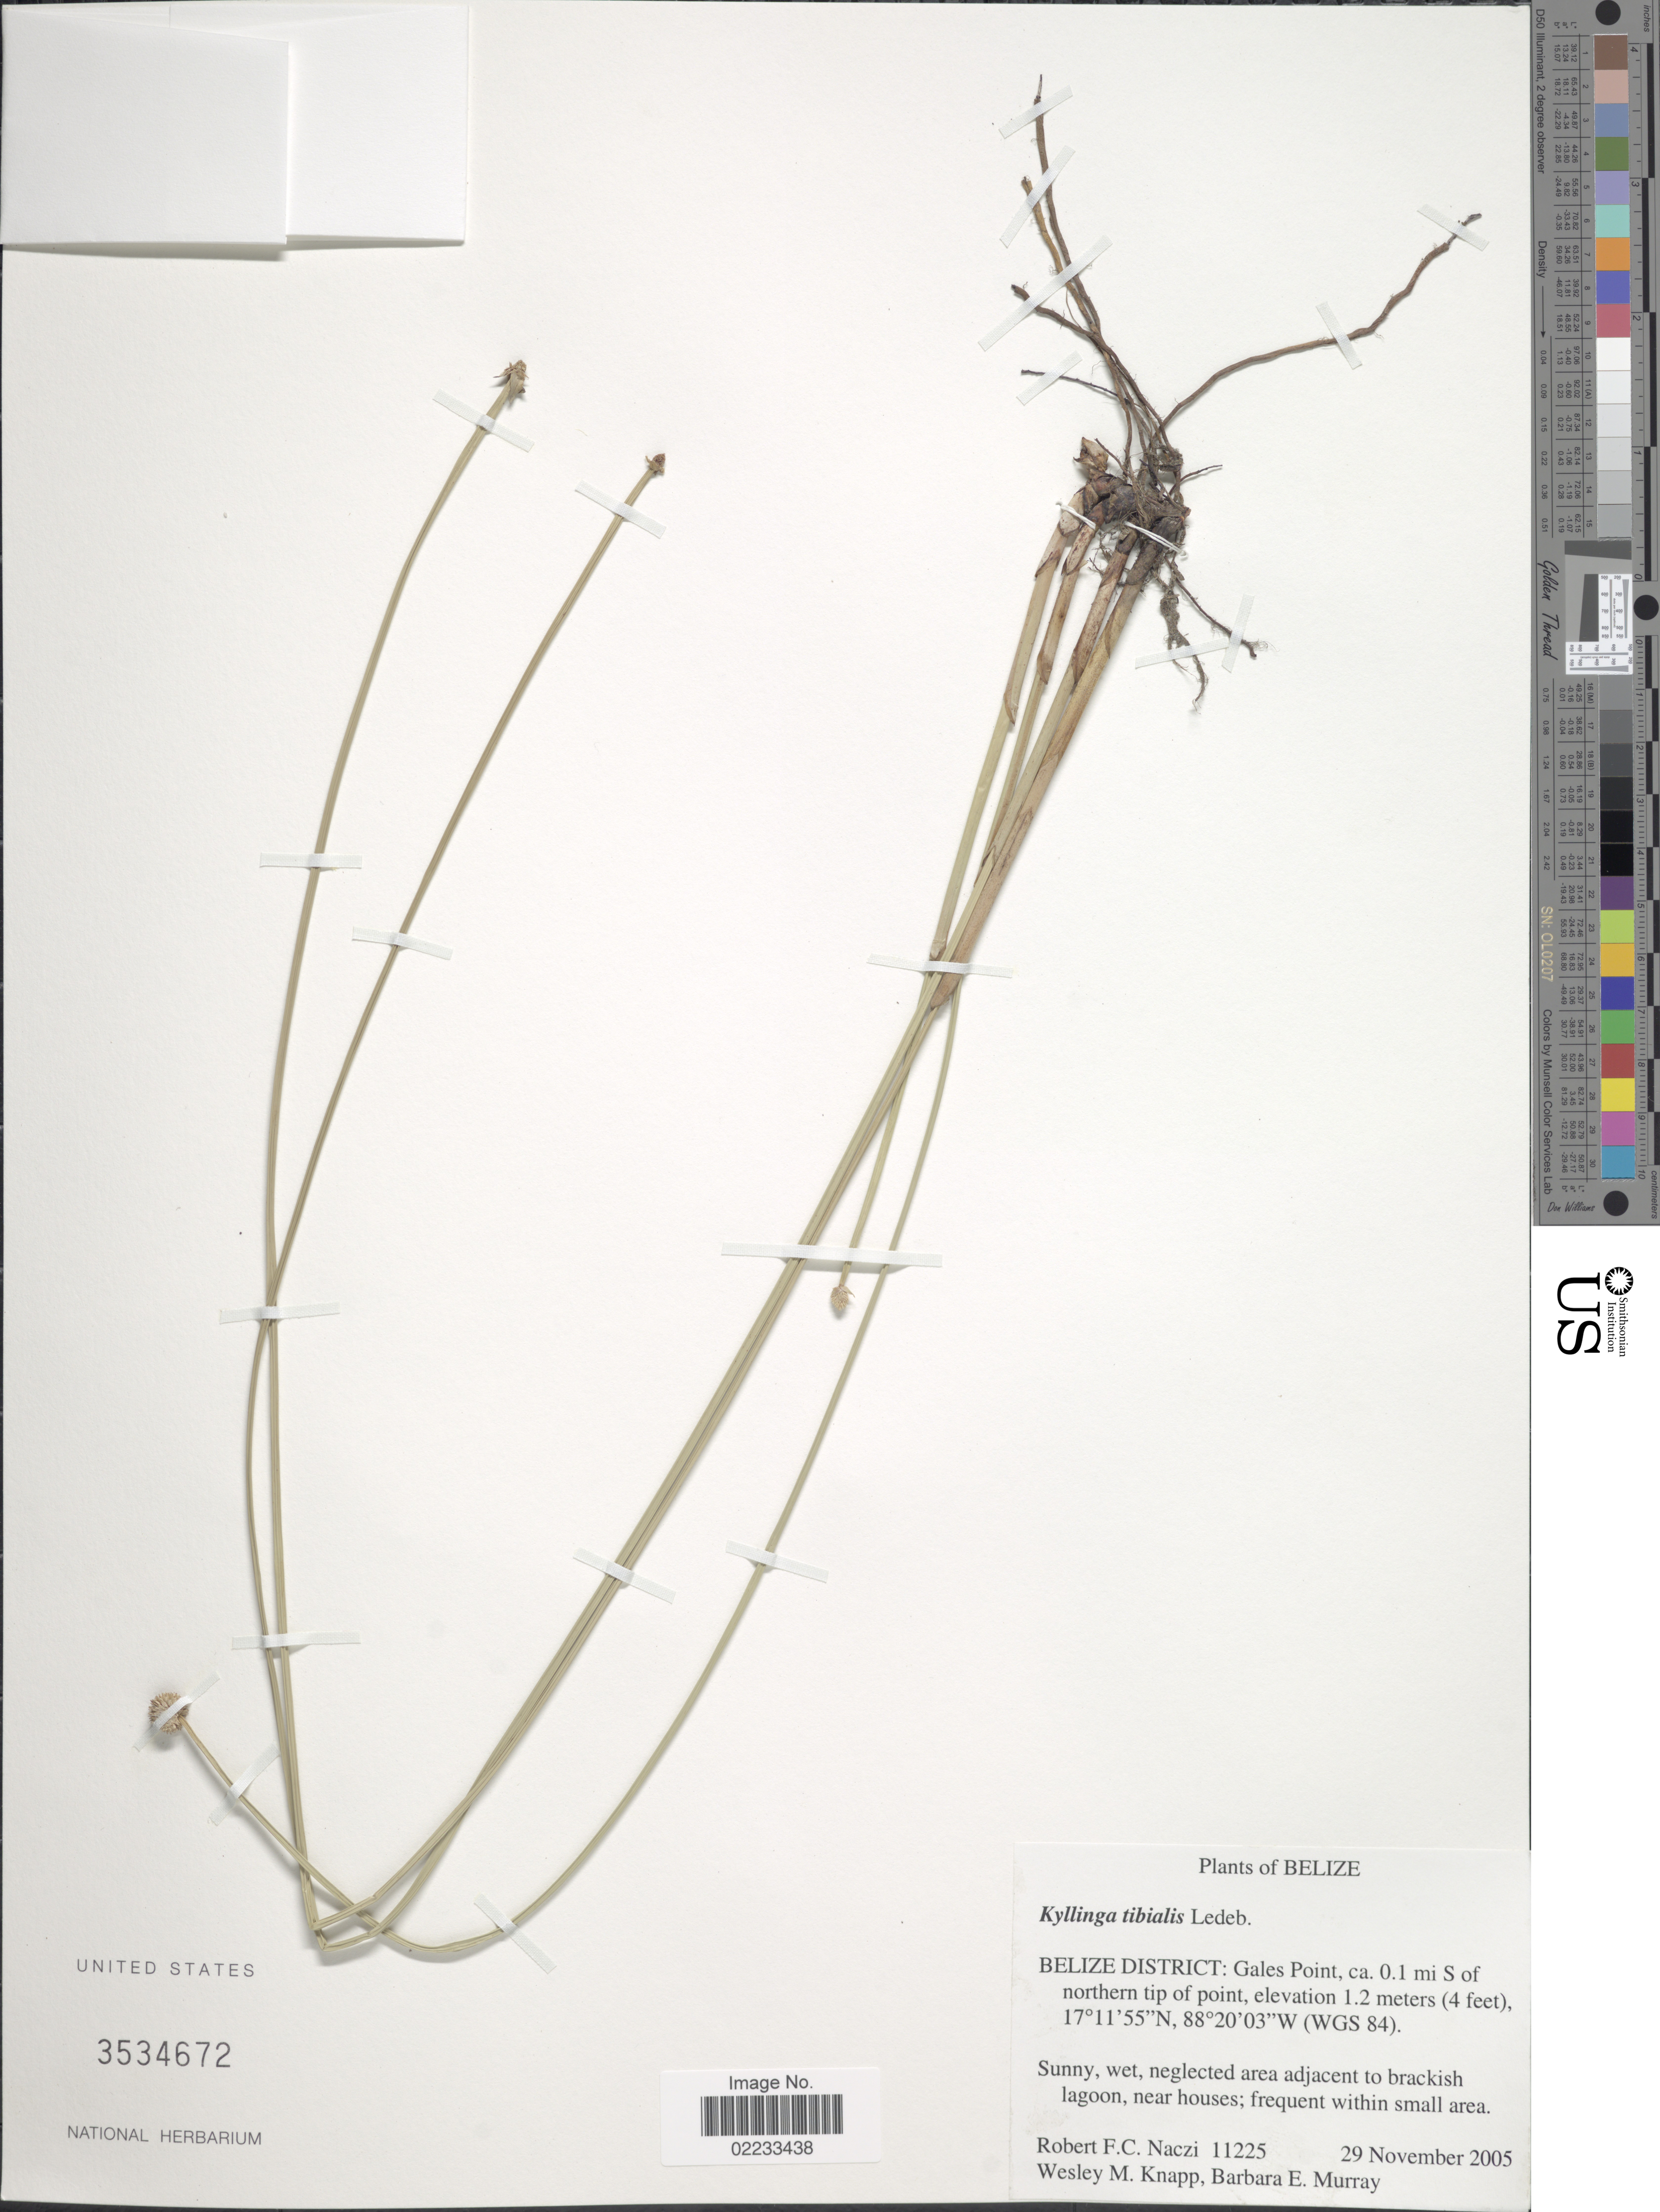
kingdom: Plantae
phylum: Tracheophyta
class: Liliopsida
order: Poales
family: Cyperaceae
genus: Cyperus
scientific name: Cyperus tibialis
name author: (Poit. ex Ledeb.) Govaerts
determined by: Strong, Mark T., (BOT), Smithsonian Institution - National Museum of Natural History (UNITED STATES)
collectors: R. F. C. Naczi, W. Knapp & B. Murray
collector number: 11225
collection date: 2005-11-29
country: Belize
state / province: Belize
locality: Gales Point, ca. 0.1 mi S of northern tip of point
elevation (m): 1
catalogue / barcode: US 3534672